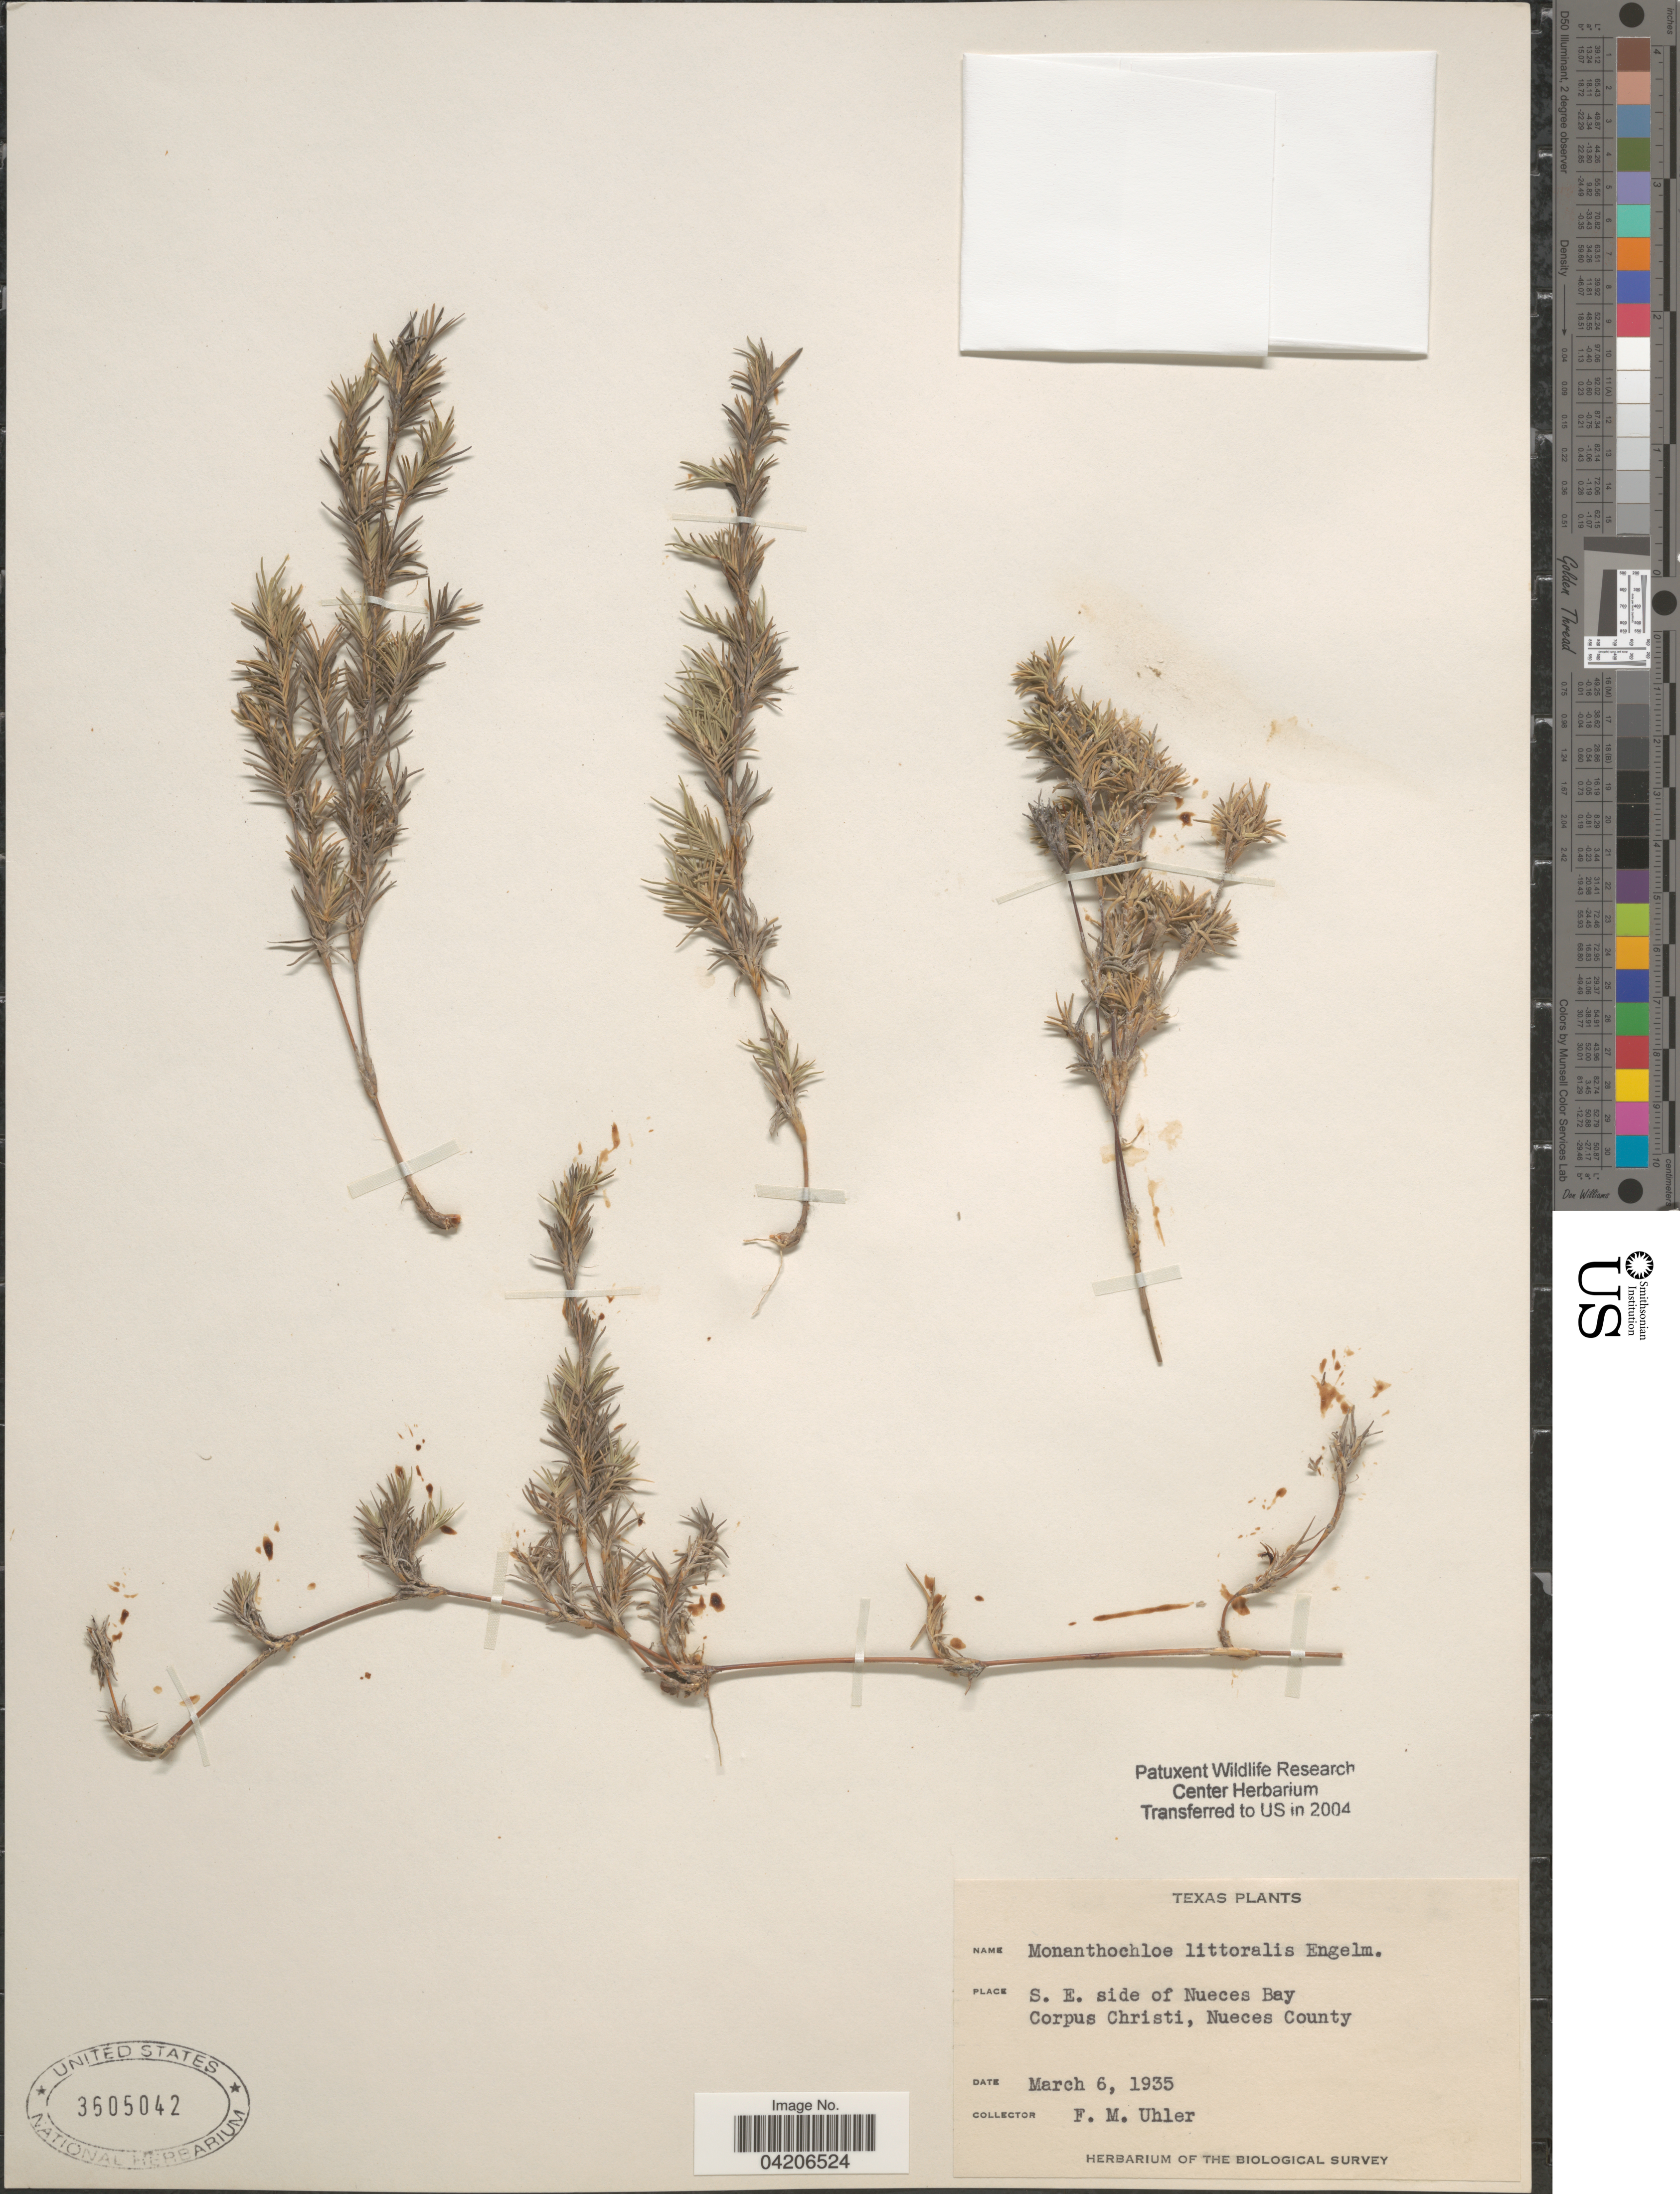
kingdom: Plantae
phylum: Tracheophyta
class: Liliopsida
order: Poales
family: Poaceae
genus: Distichlis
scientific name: Distichlis littoralis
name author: (Engelm.) H.L. Bell & Columbus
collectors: F. M. Uhler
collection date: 1935-03-06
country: United States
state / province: Texas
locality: S. E. side of Nueces Bay. Corpus Christi, Nueces County. Biological Survey.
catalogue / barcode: US 3605042